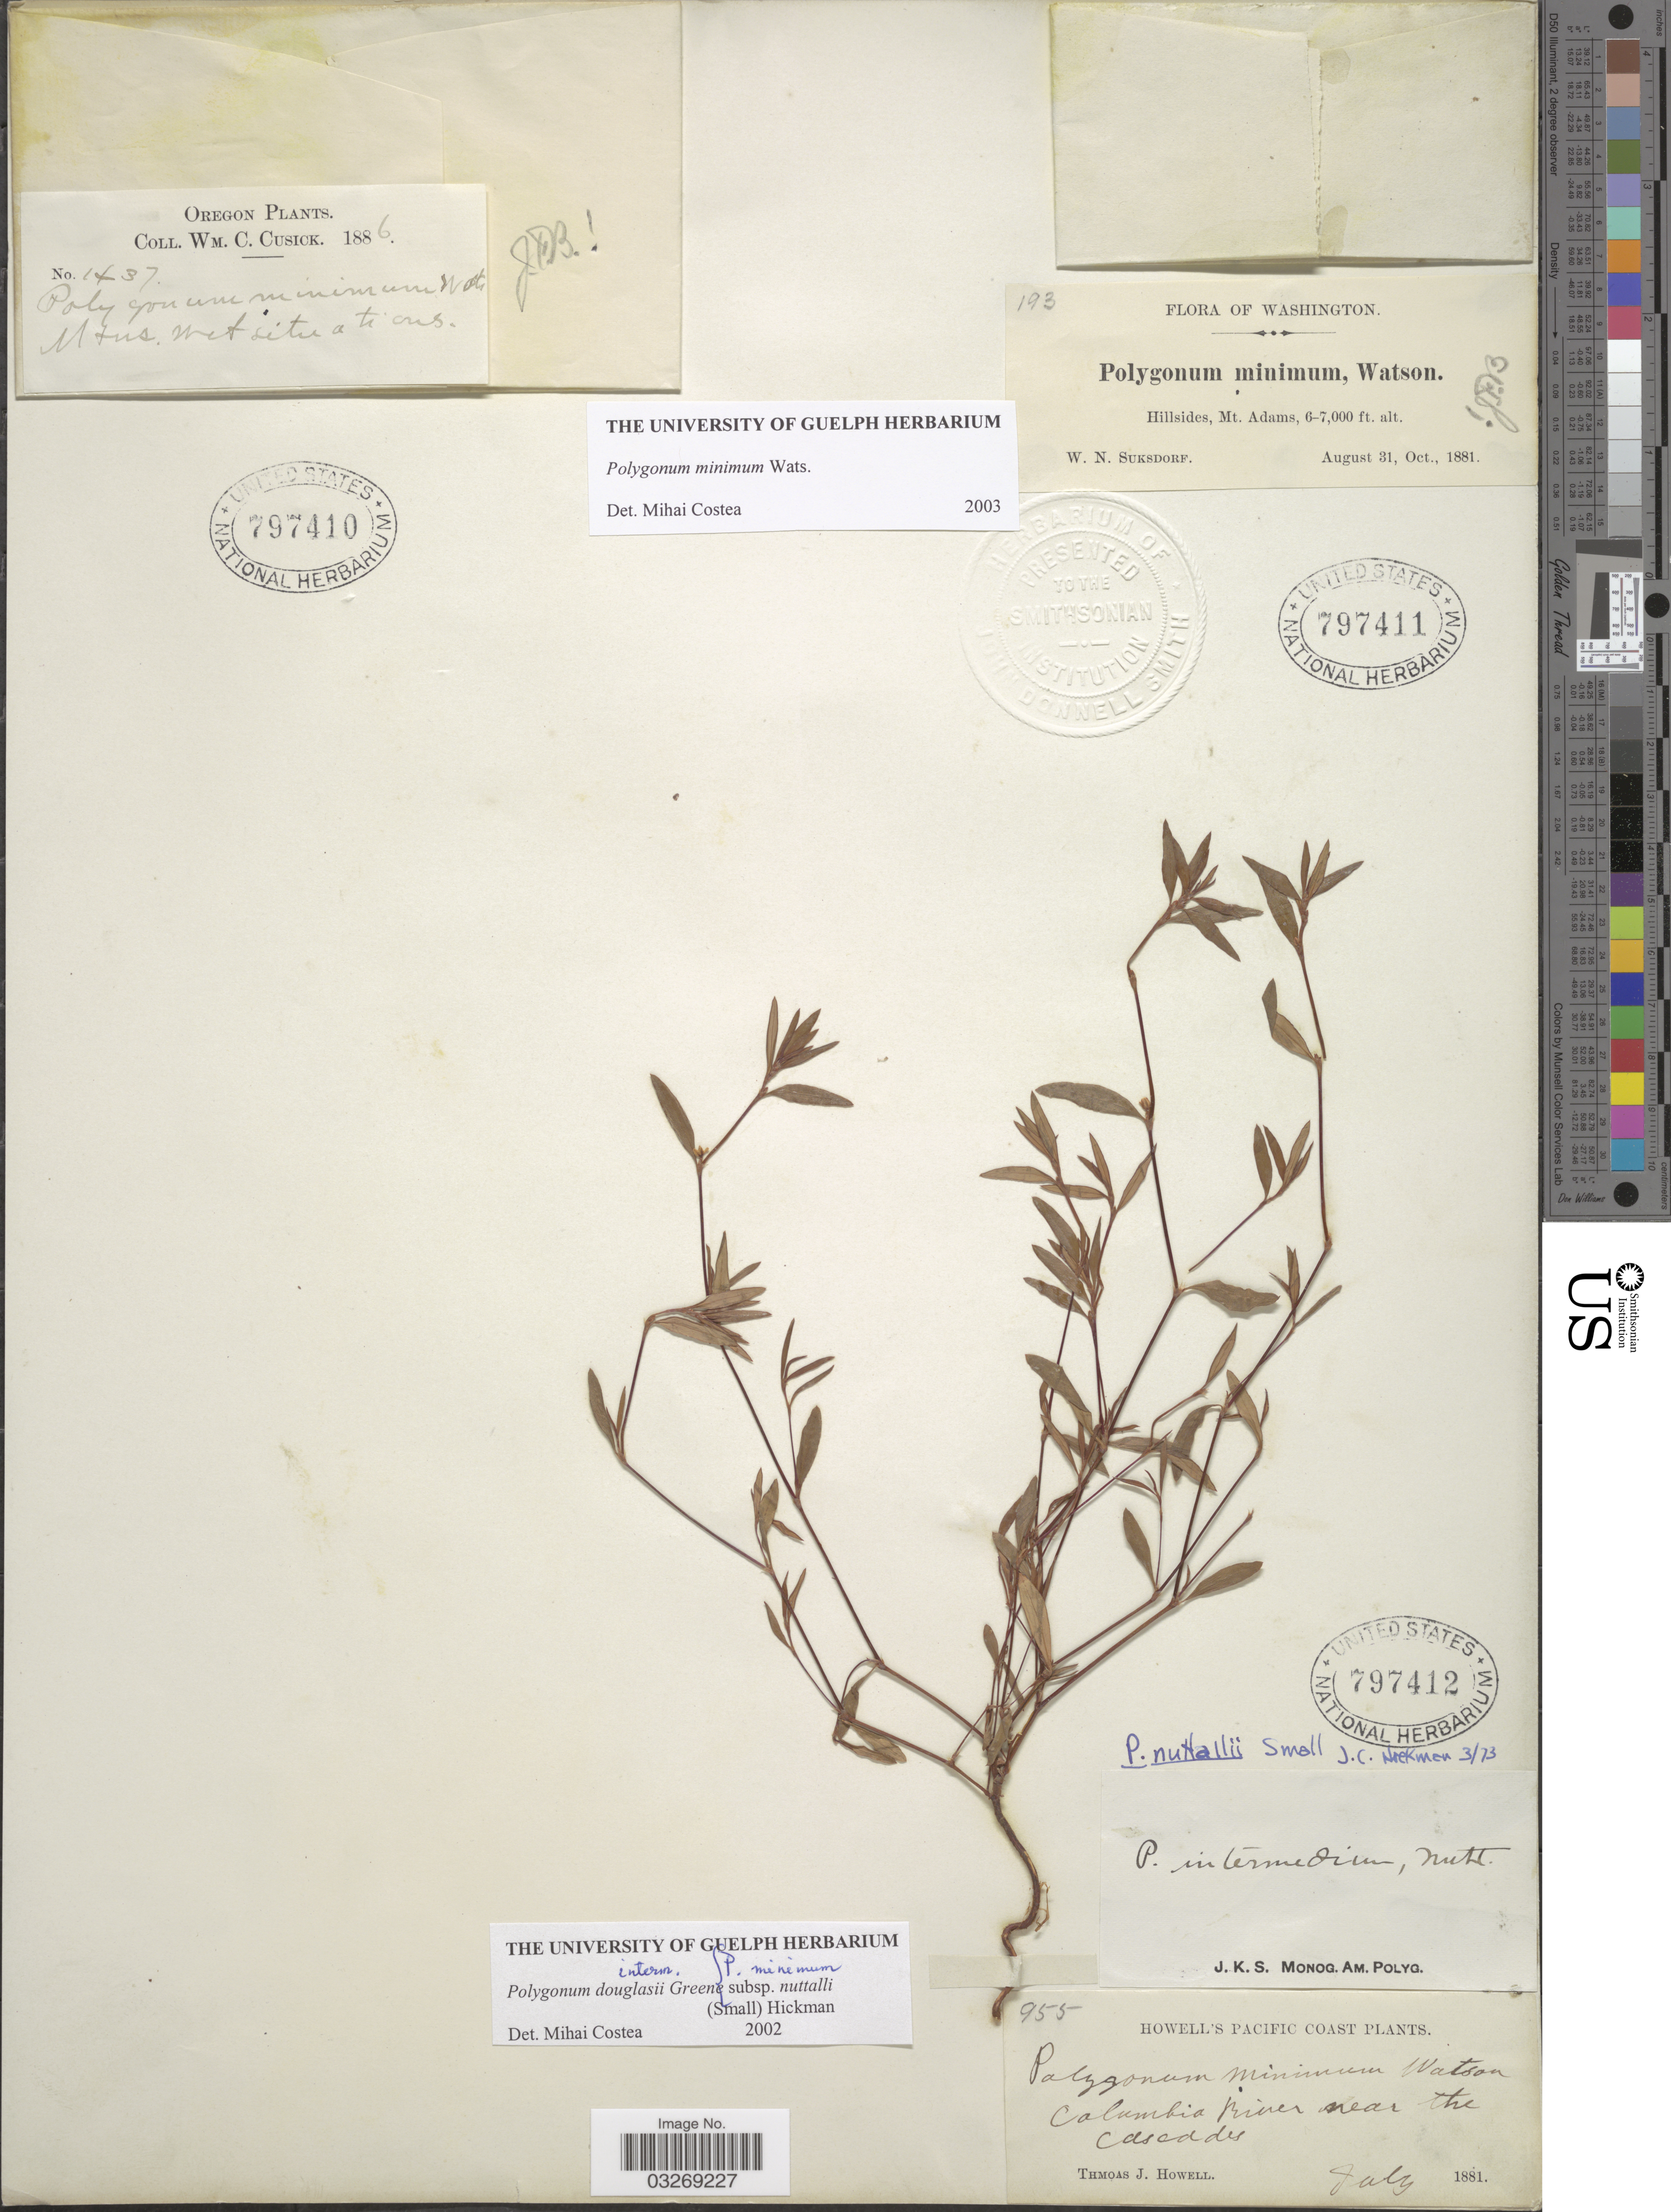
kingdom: Plantae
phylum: Tracheophyta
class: Magnoliopsida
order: Caryophyllales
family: Polygonaceae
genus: Polygonum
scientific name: Polygonum douglasii subsp. nuttallii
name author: (Small) Hickman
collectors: W. N. Suksdorf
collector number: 193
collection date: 1881-10-31/1881-10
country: United States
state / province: Washington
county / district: Yakima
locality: Hillsides, Mt. Adams.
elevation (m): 1829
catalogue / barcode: US 797411-2